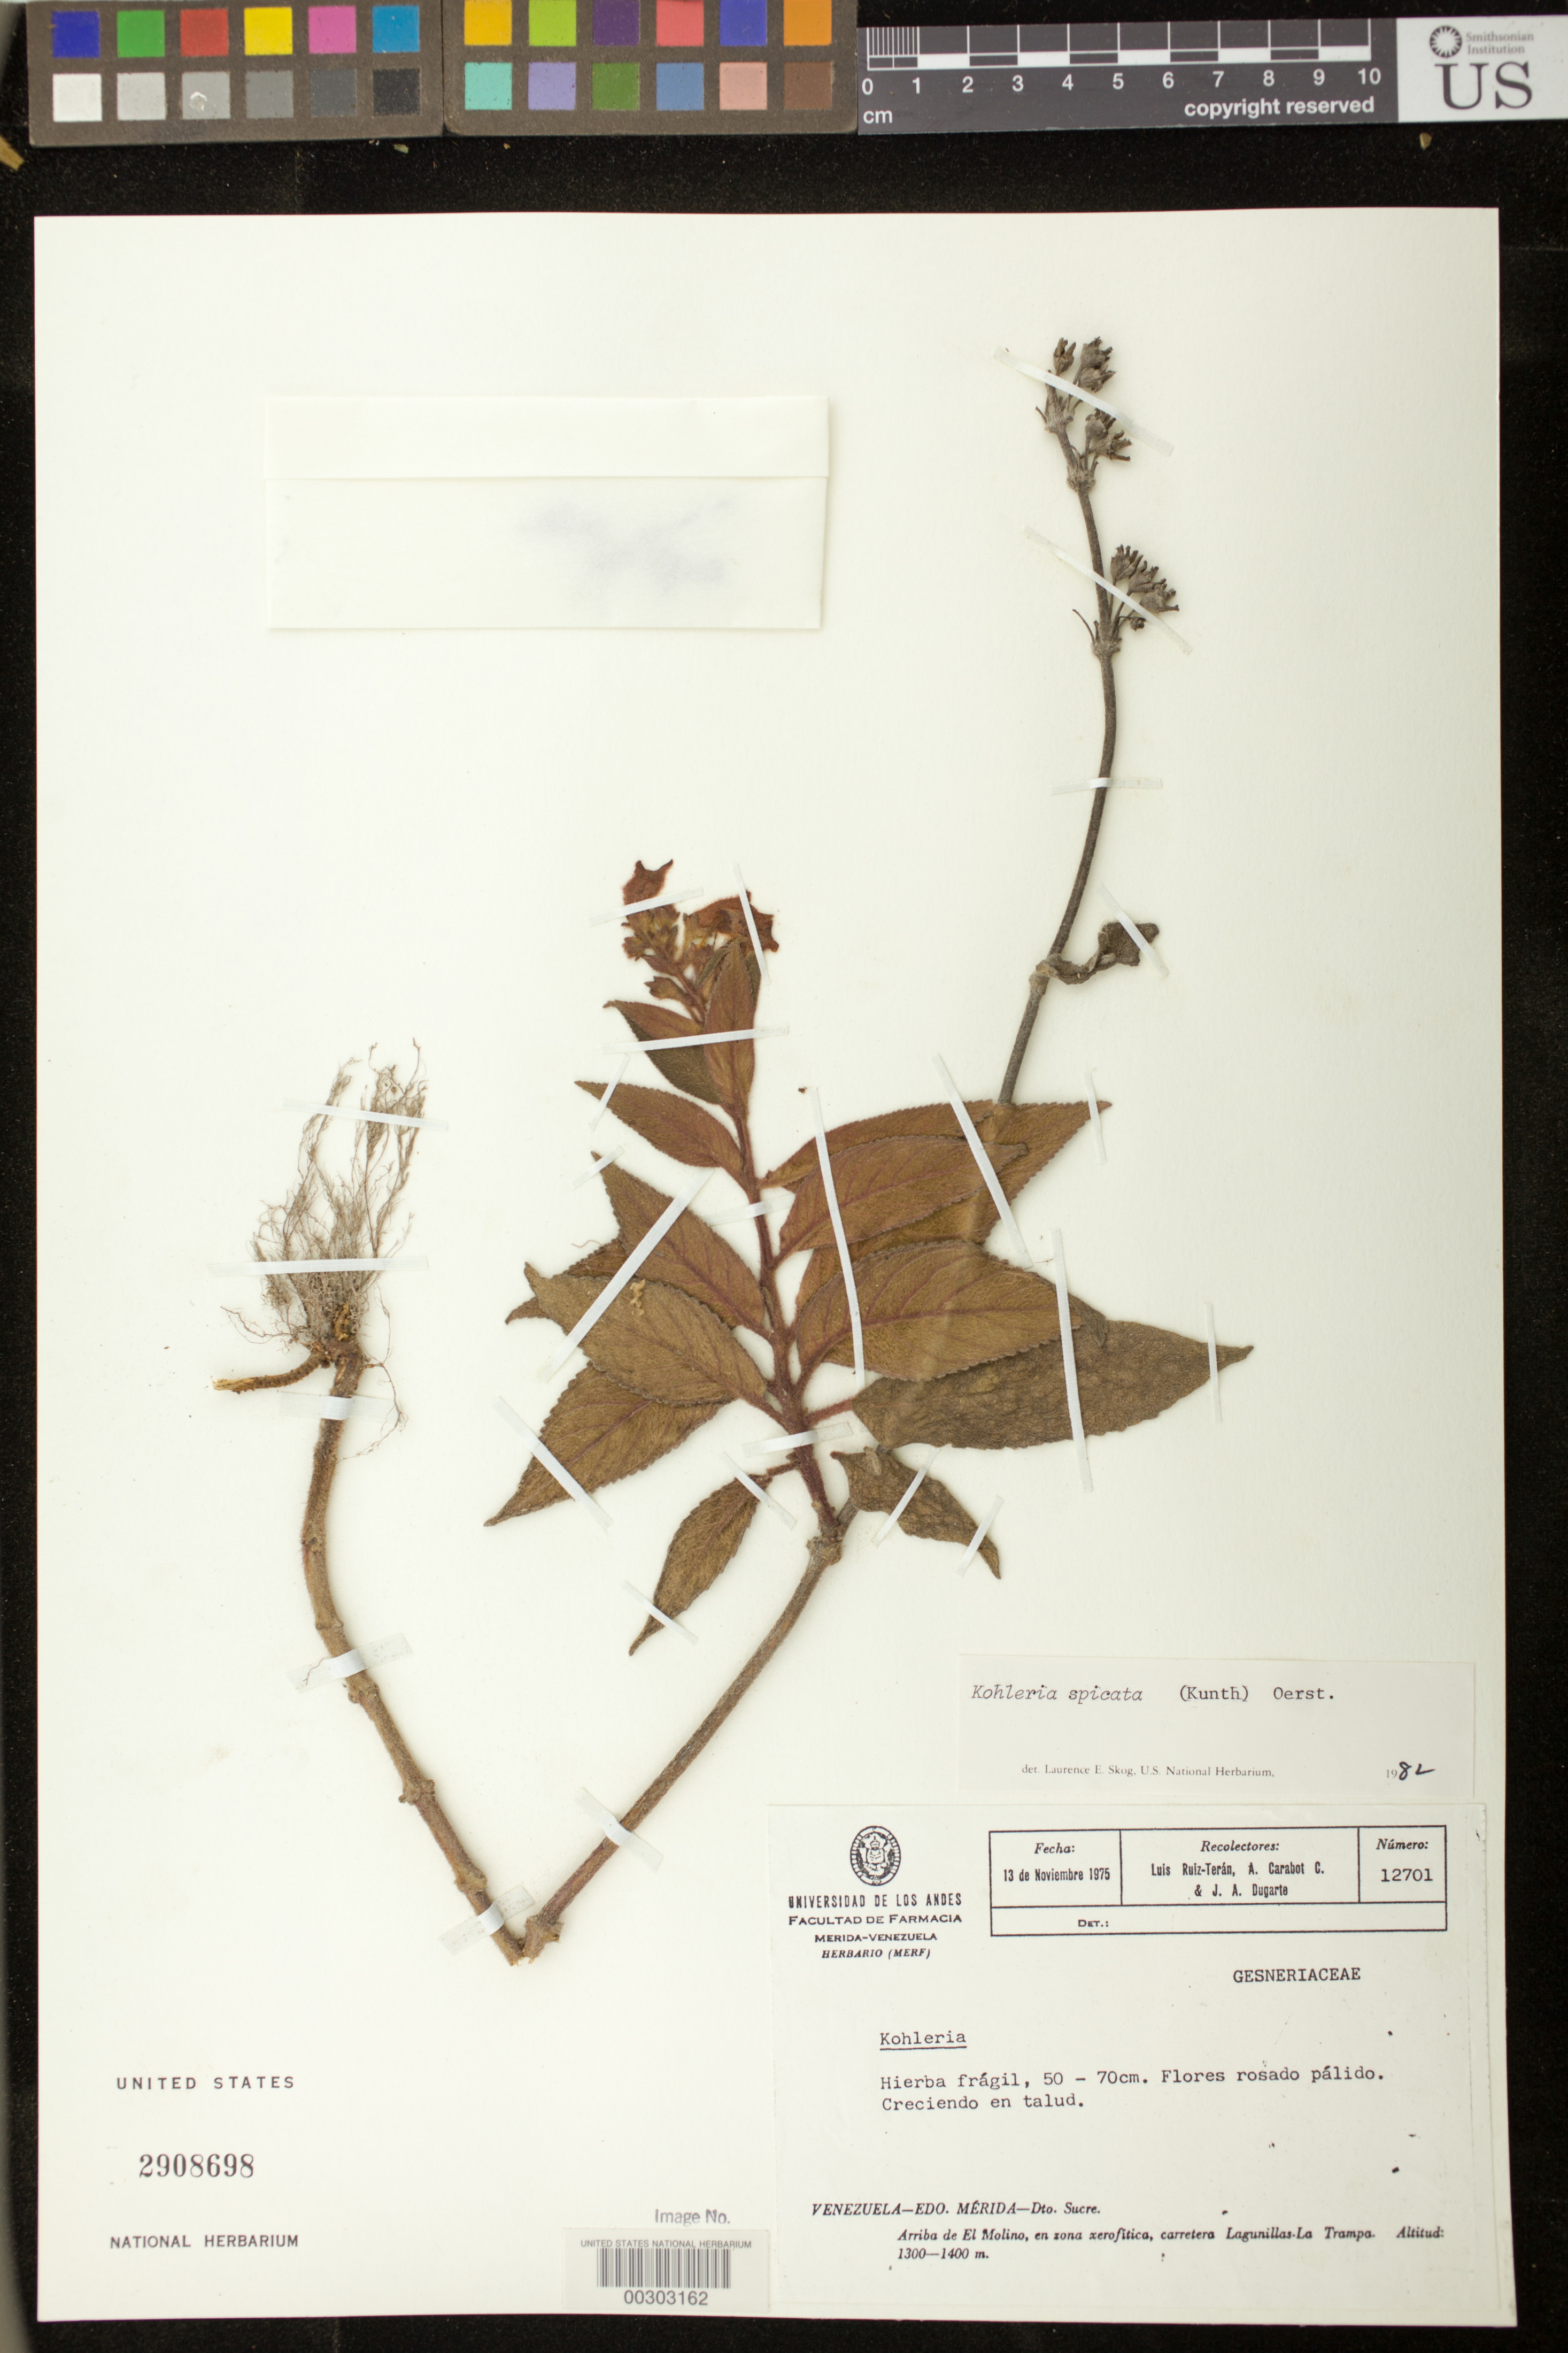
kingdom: Plantae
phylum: Tracheophyta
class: Magnoliopsida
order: Lamiales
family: Gesneriaceae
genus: Kohleria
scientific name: Kohleria spicata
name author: (Kunth) Oerst.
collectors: L. E. Ruíz-Terán, A. Carabot C. & J. Dugarte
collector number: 12701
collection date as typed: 13 Nov 1975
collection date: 1975-11-13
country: Venezuela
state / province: Mérida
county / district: Sucre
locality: Dist. Sucre, above El Molino, ..., Lagunillas-La Trampa highway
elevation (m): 1300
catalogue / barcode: US 2908698